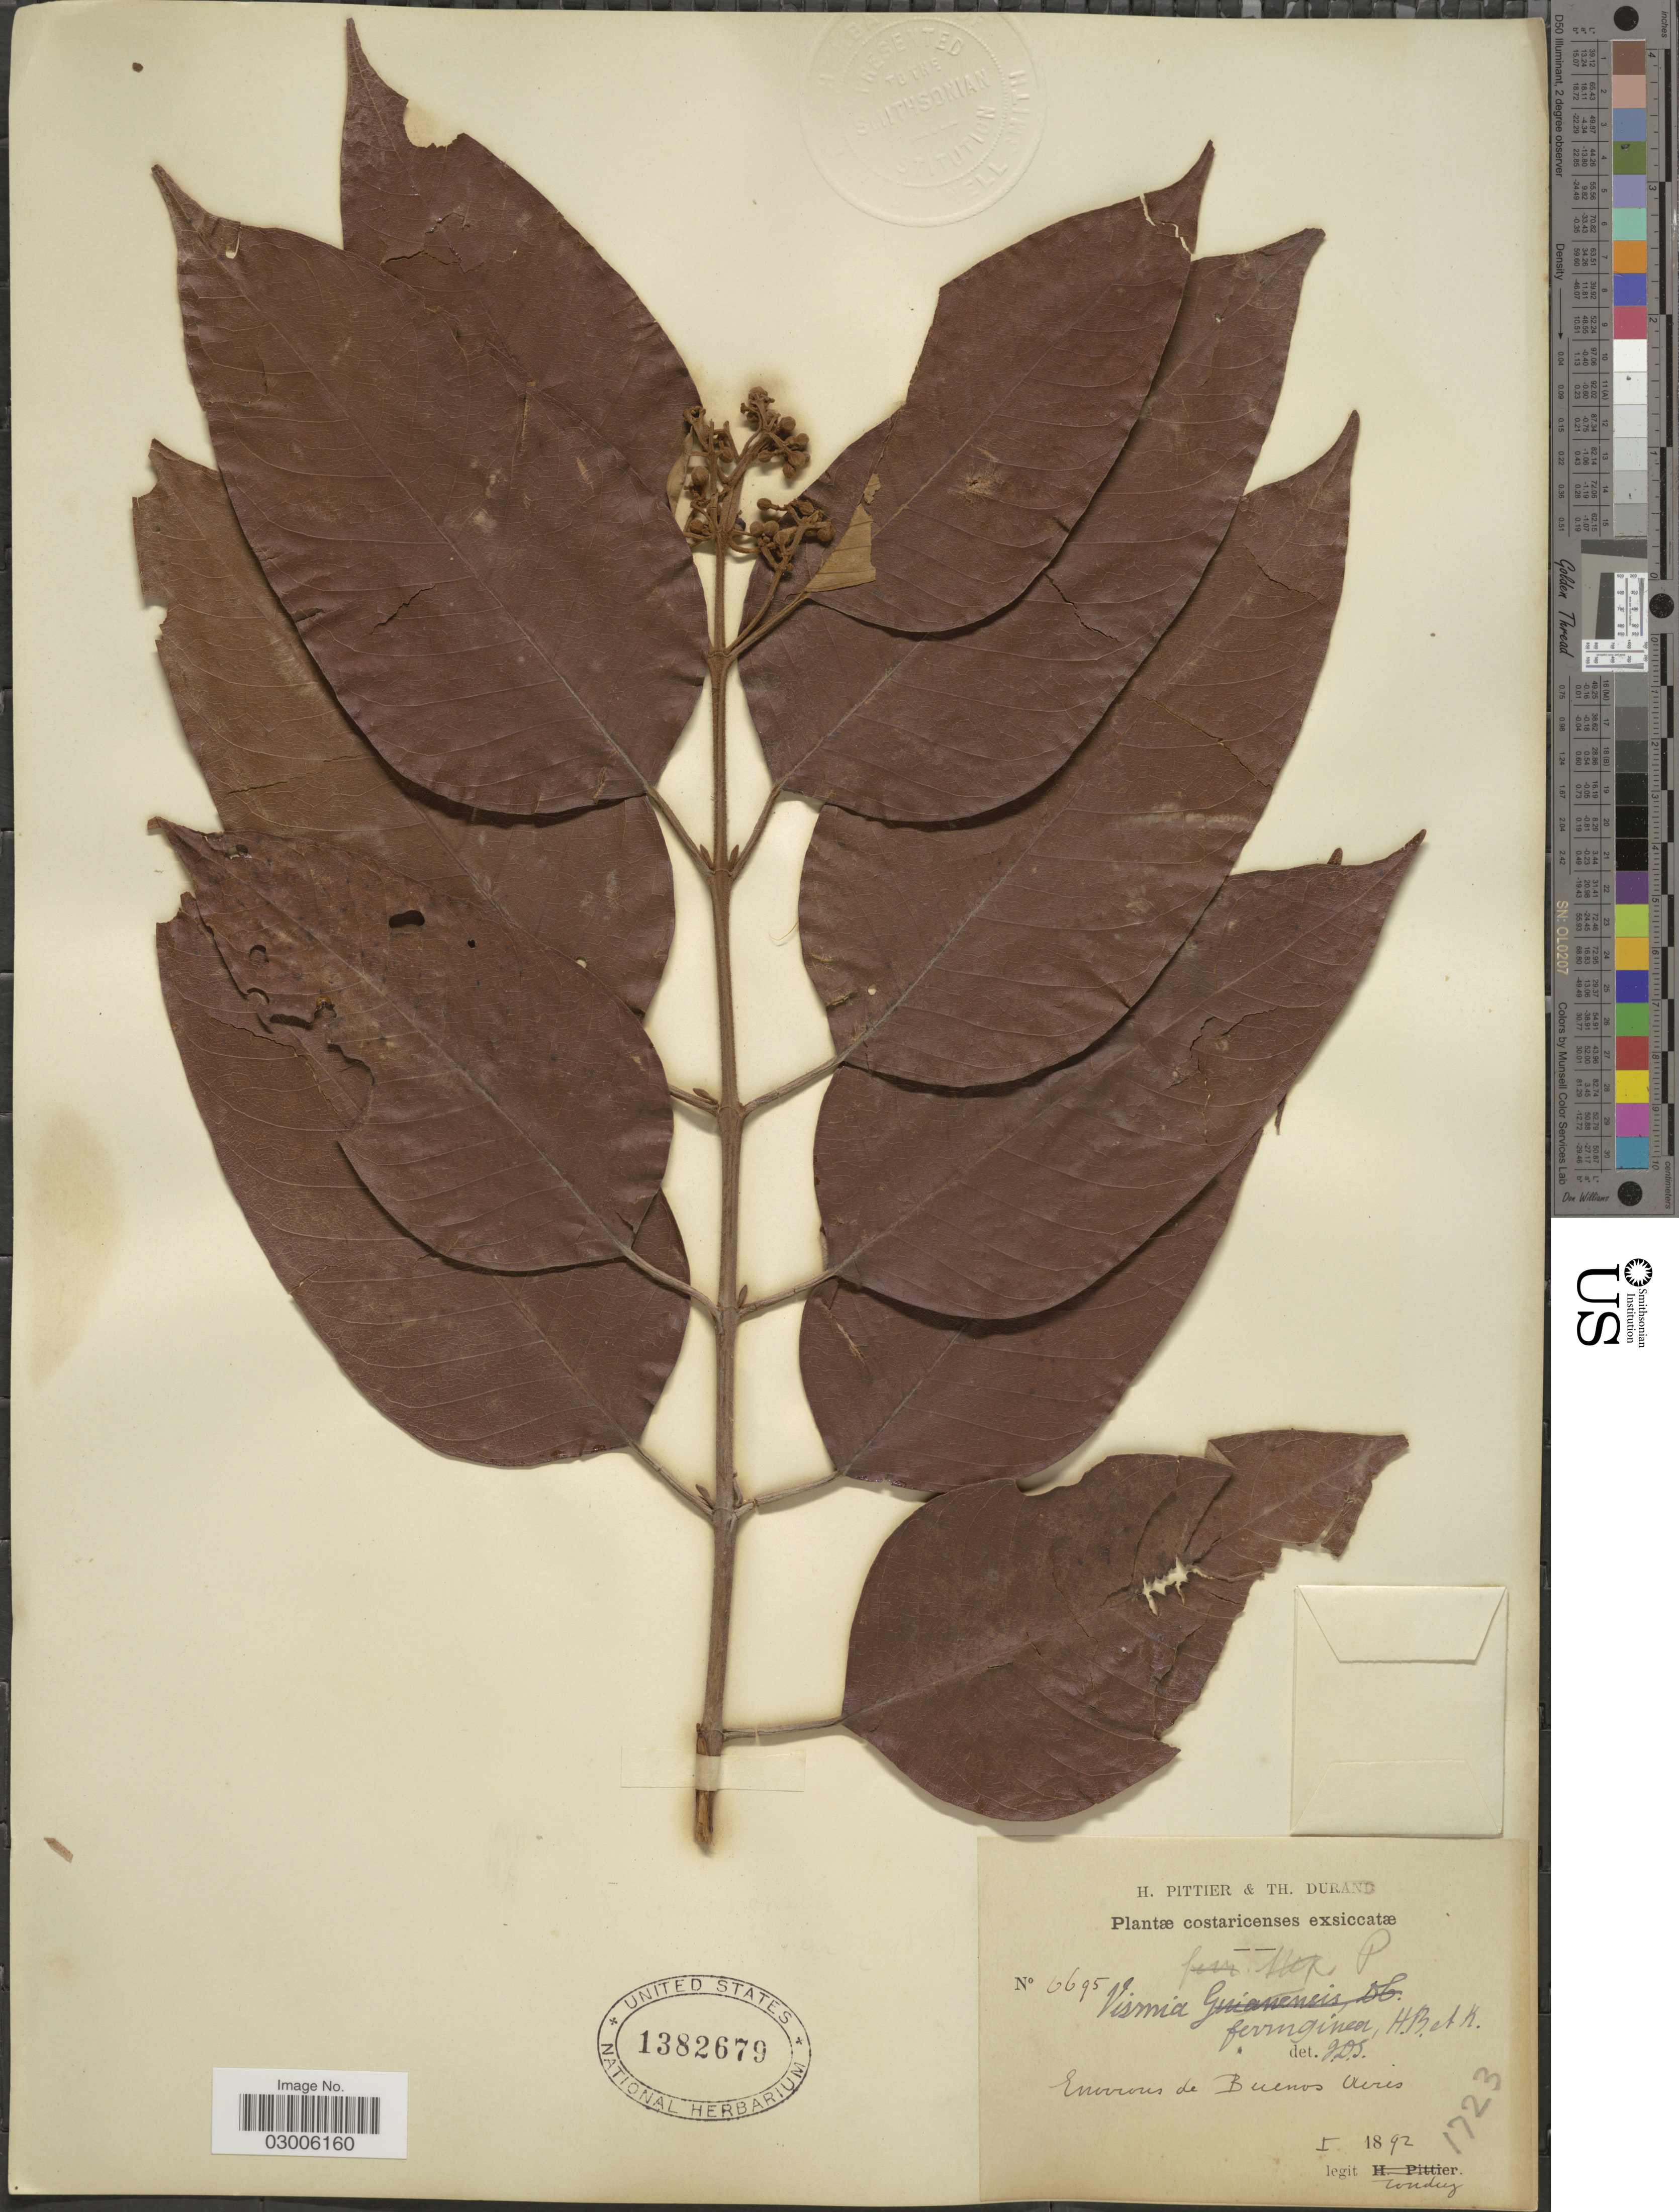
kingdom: Plantae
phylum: Tracheophyta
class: Magnoliopsida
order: Malpighiales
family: Hypericaceae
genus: Vismia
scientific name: Vismia baccifera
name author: (L.) Triana & Planch.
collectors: Tonduz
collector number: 6695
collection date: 1892-01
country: Costa Rica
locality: Environs de Buenos Aires.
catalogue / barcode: US 1382679